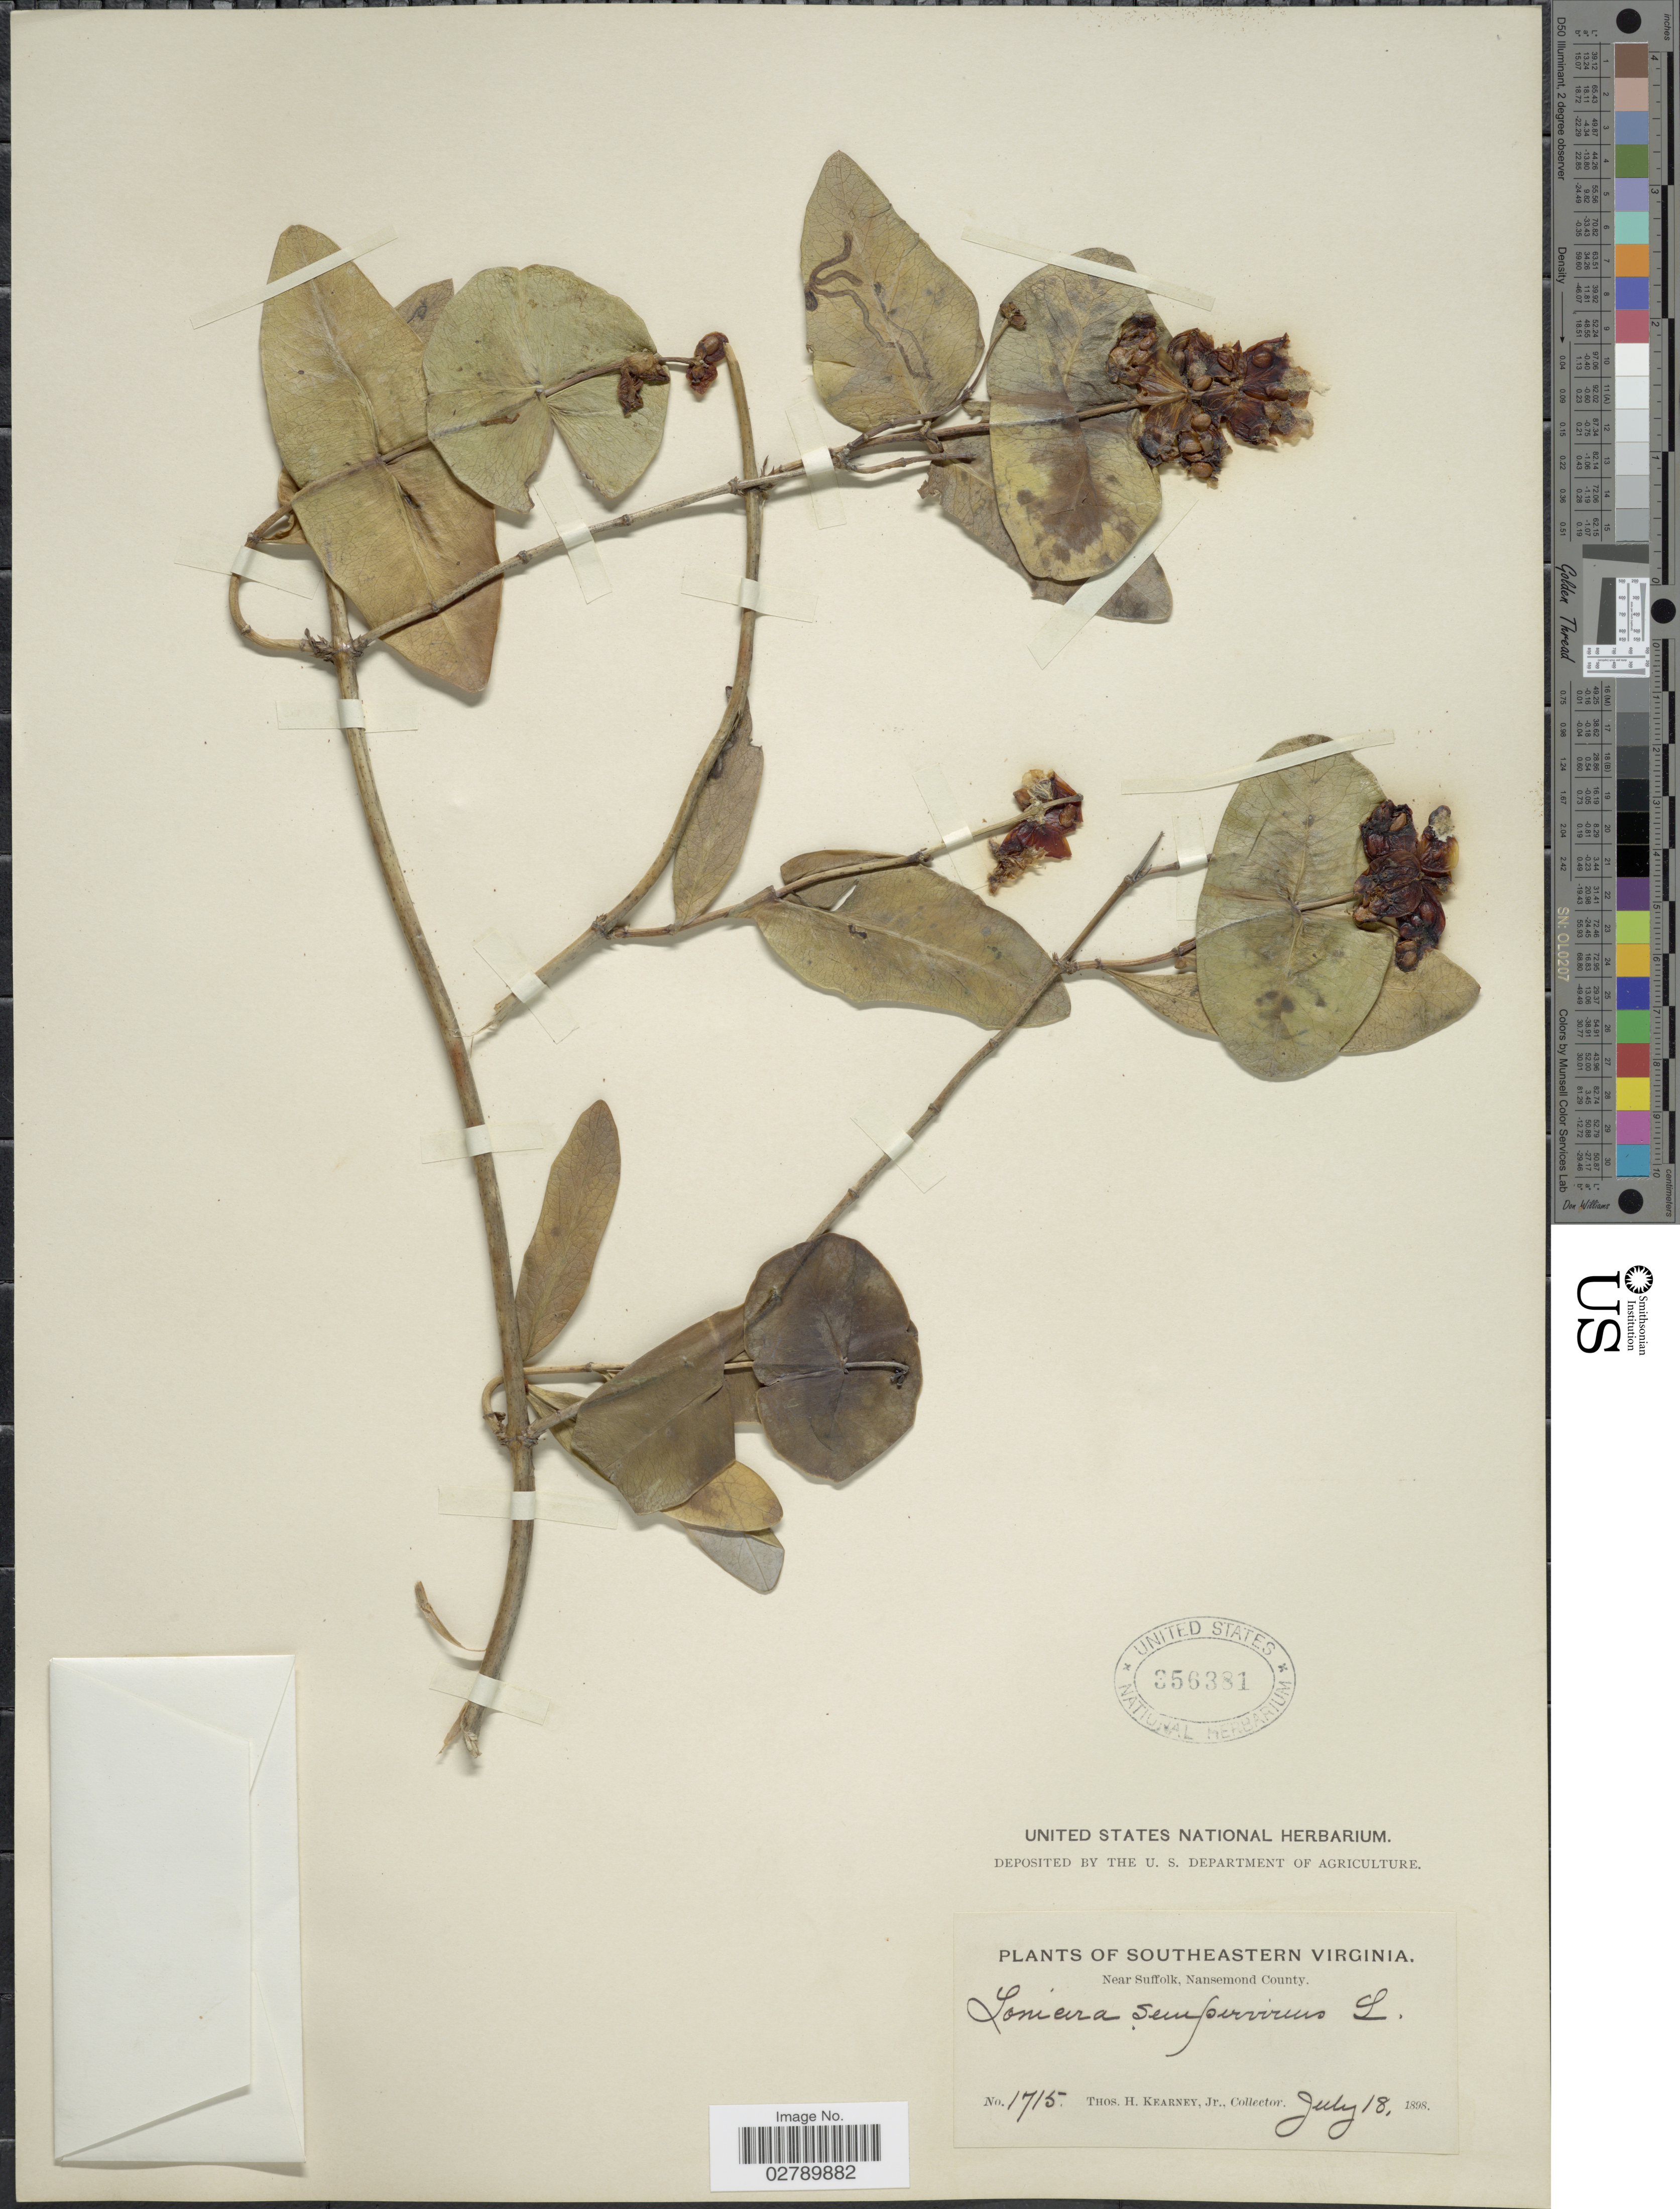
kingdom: Plantae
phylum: Tracheophyta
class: Magnoliopsida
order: Dipsacales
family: Caprifoliaceae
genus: Lonicera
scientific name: Lonicera sempervirens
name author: L.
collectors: T. H. Kearney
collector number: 1715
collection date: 1898-07-18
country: United States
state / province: Virginia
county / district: City of Suffolk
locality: Southeastern Virginia. Near Suffolk, Nansemond County.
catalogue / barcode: US 356381